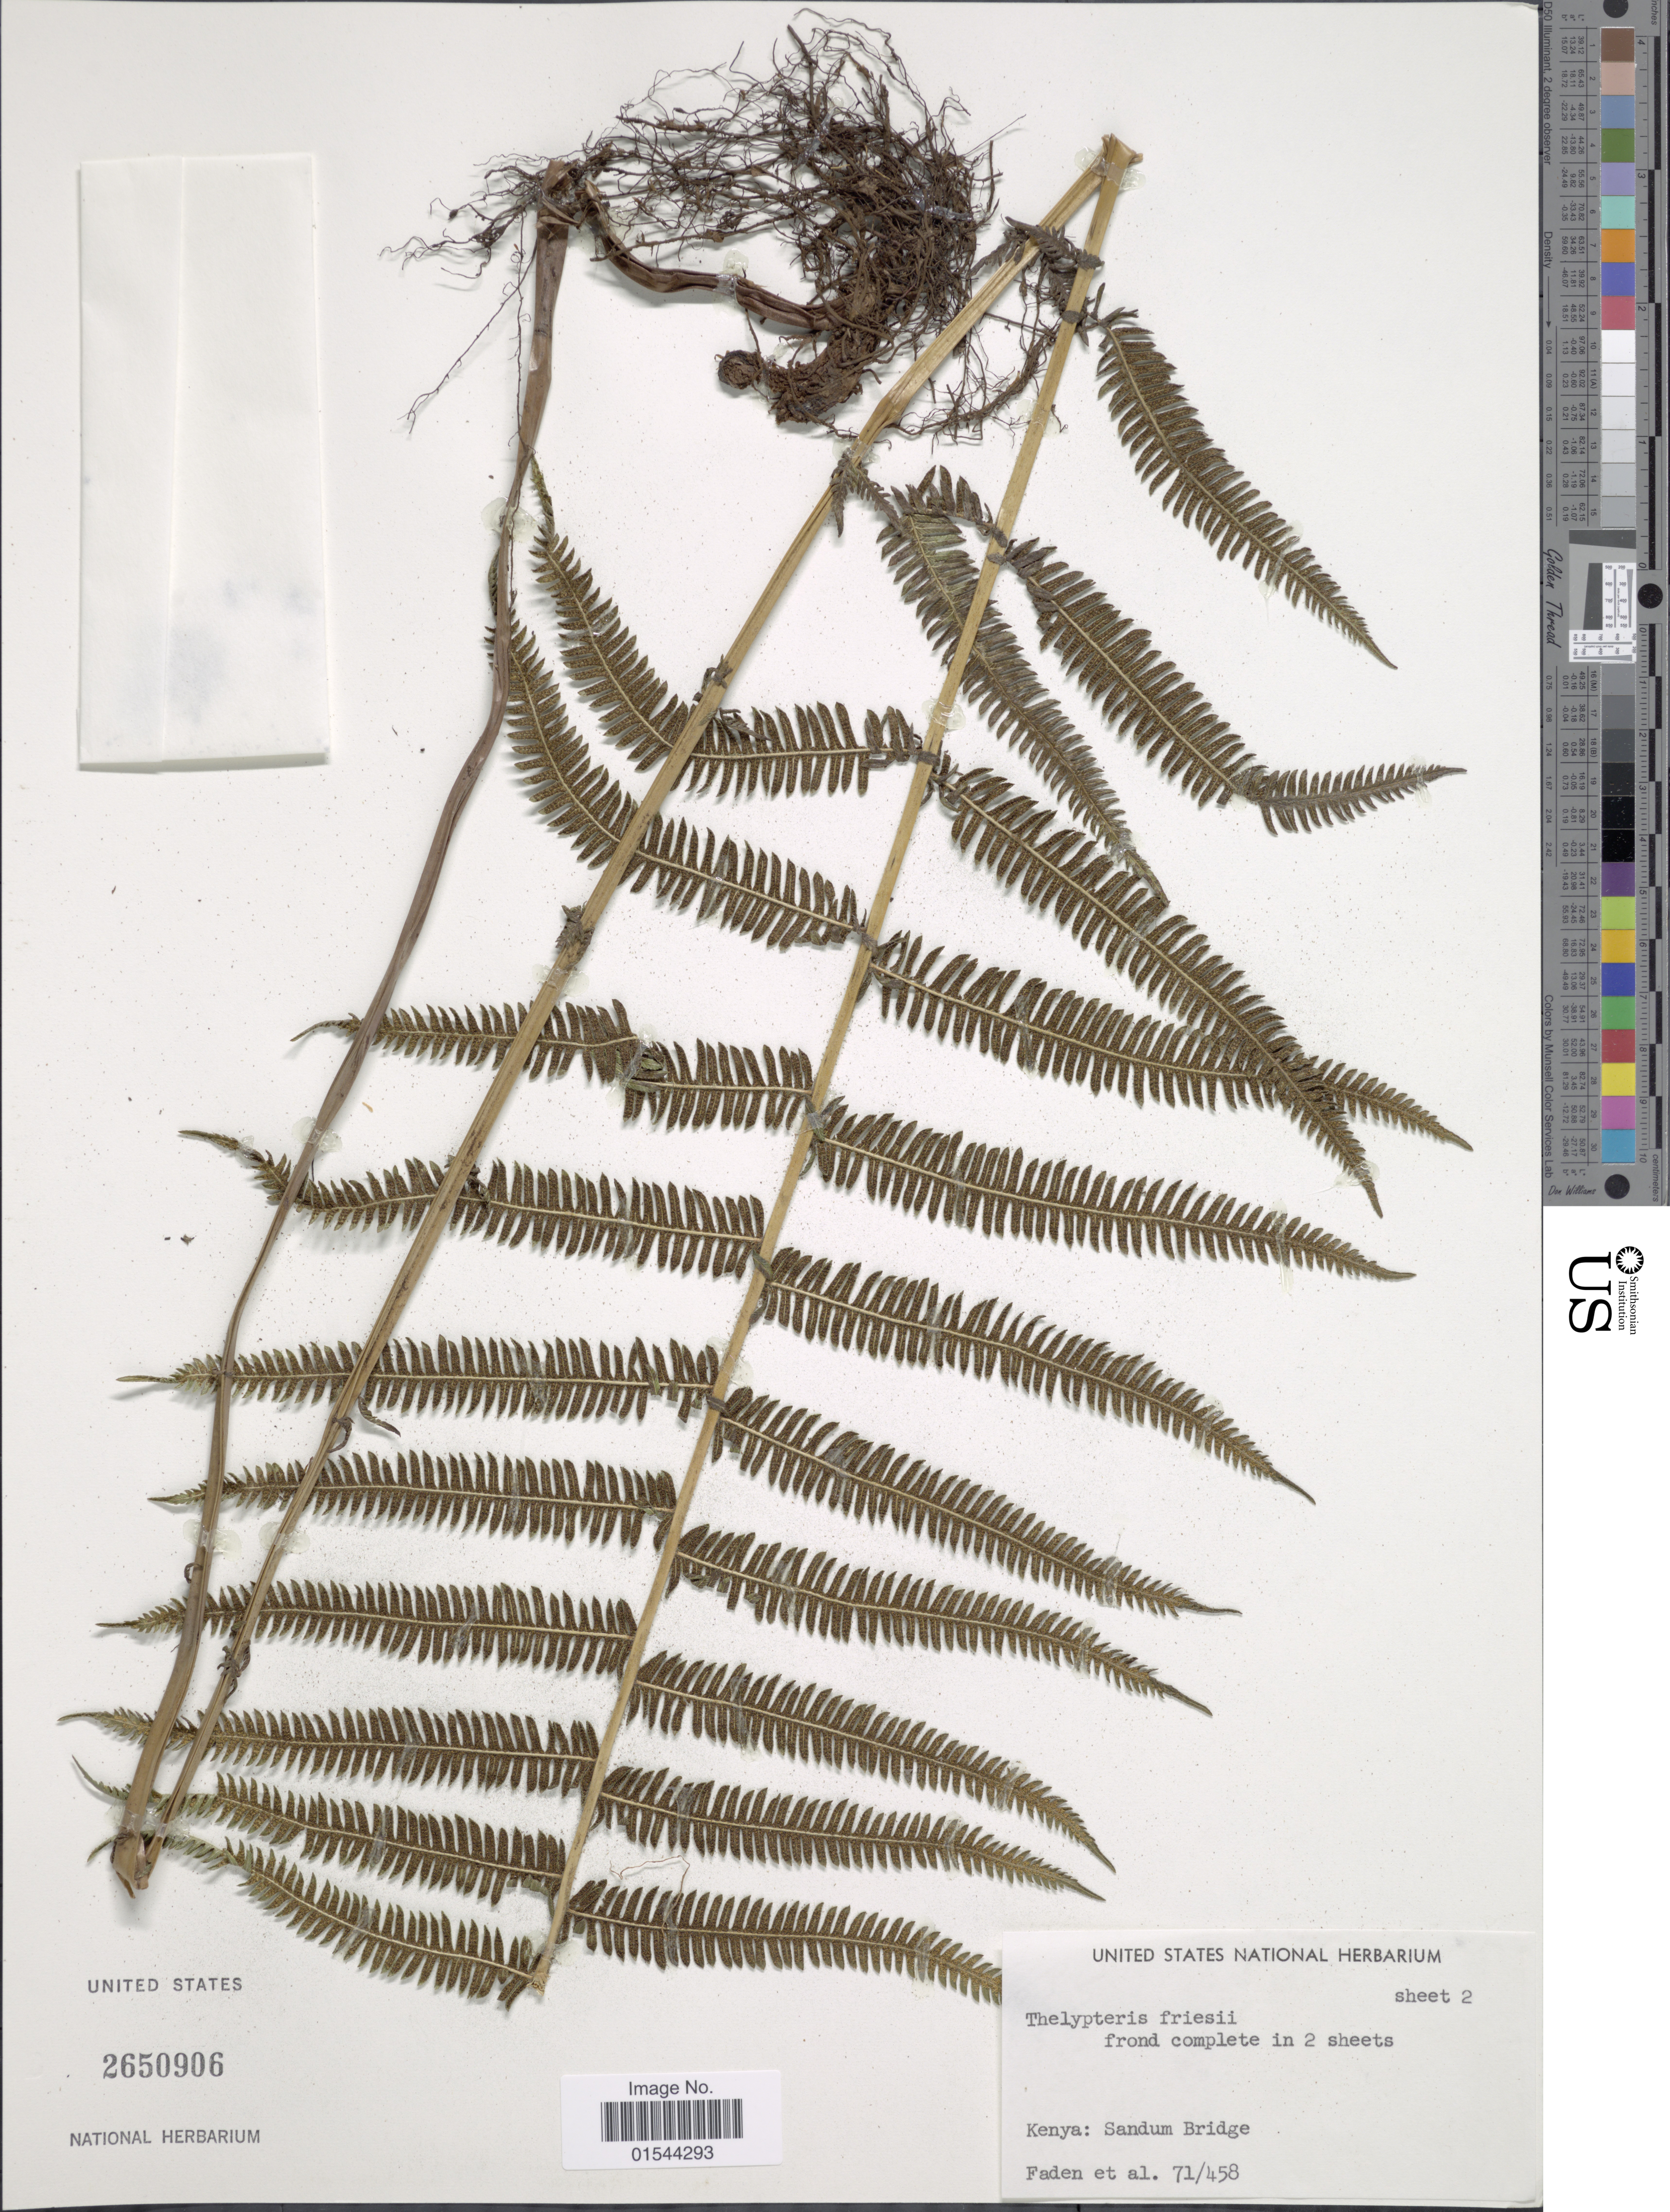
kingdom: Plantae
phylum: Tracheophyta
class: Polypodiopsida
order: Polypodiales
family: Thelypteridaceae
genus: Christella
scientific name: Christella friesii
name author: (Brause) Holttum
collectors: -- Faden & et al.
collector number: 71/458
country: Kenya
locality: Sandum Bridge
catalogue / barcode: US 2650906